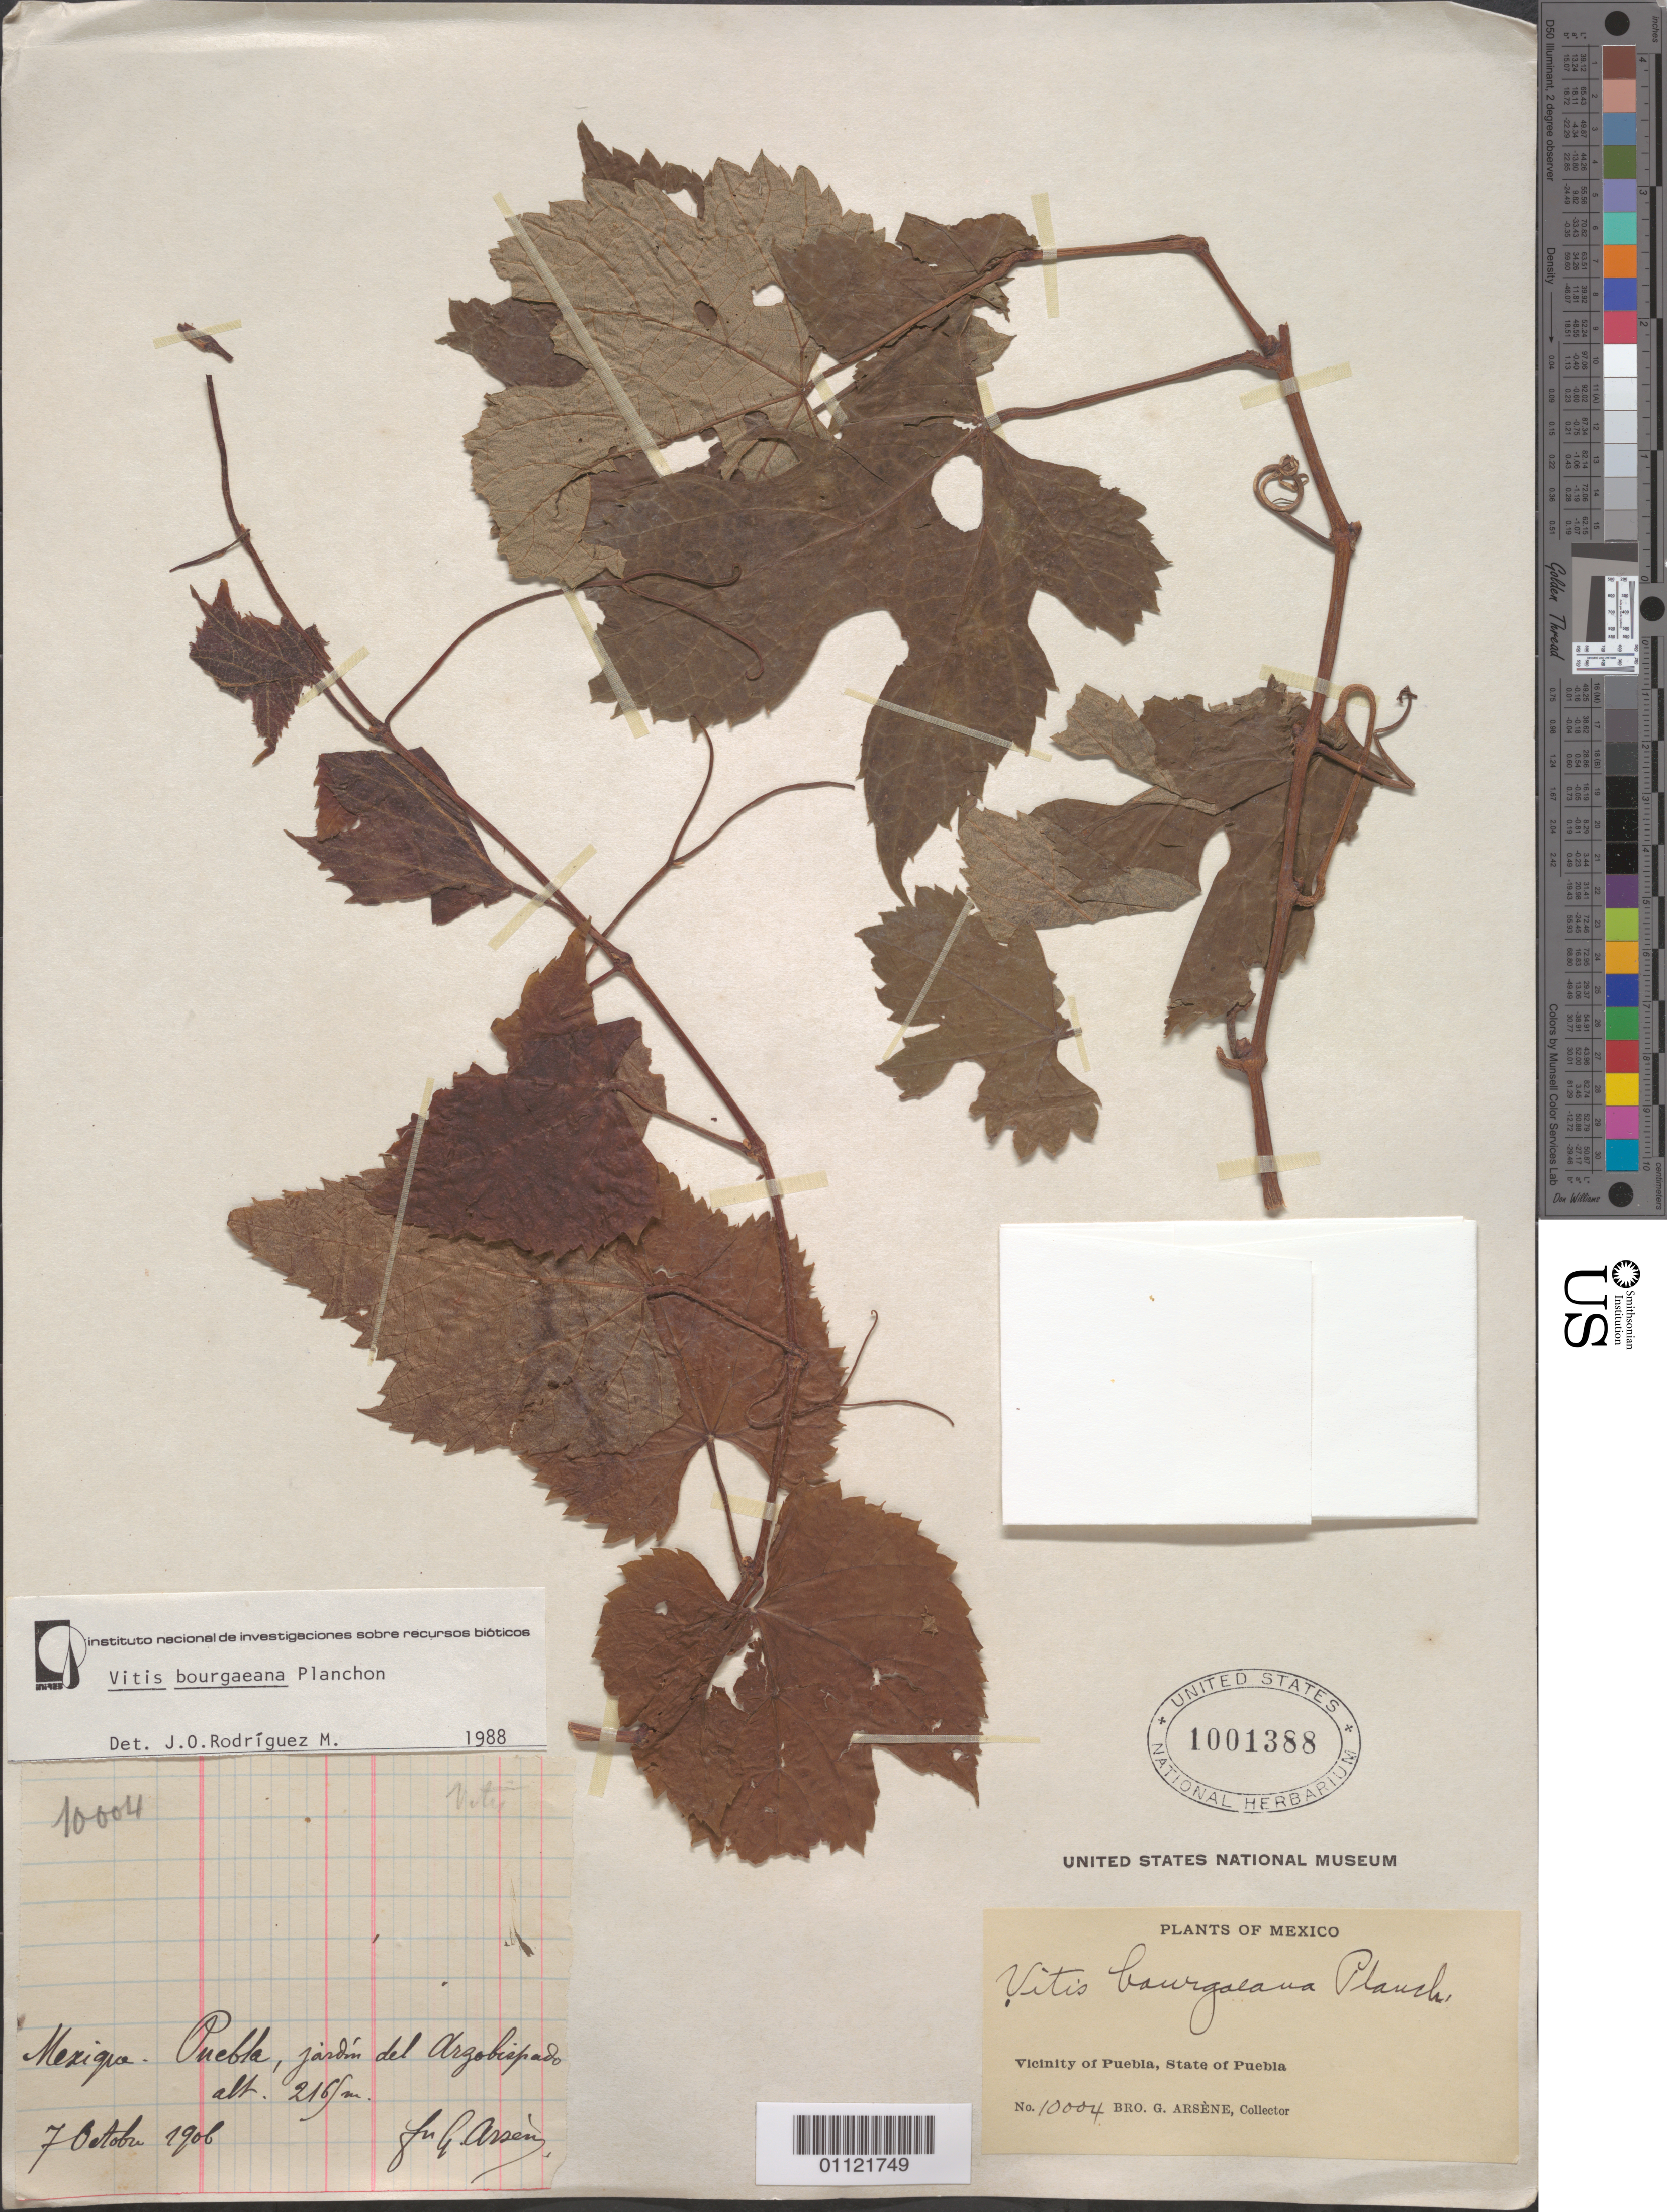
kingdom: Plantae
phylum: Tracheophyta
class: Magnoliopsida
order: Vitales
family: Vitaceae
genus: Vitis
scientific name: Vitis bourgaeana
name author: Planch.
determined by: Rodriguez M., J. O.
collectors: Bro. G. Arsène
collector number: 10004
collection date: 1906-10-07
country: Mexico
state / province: Puebla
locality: Vicinity of Puebla.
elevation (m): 216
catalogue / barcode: US 1001388